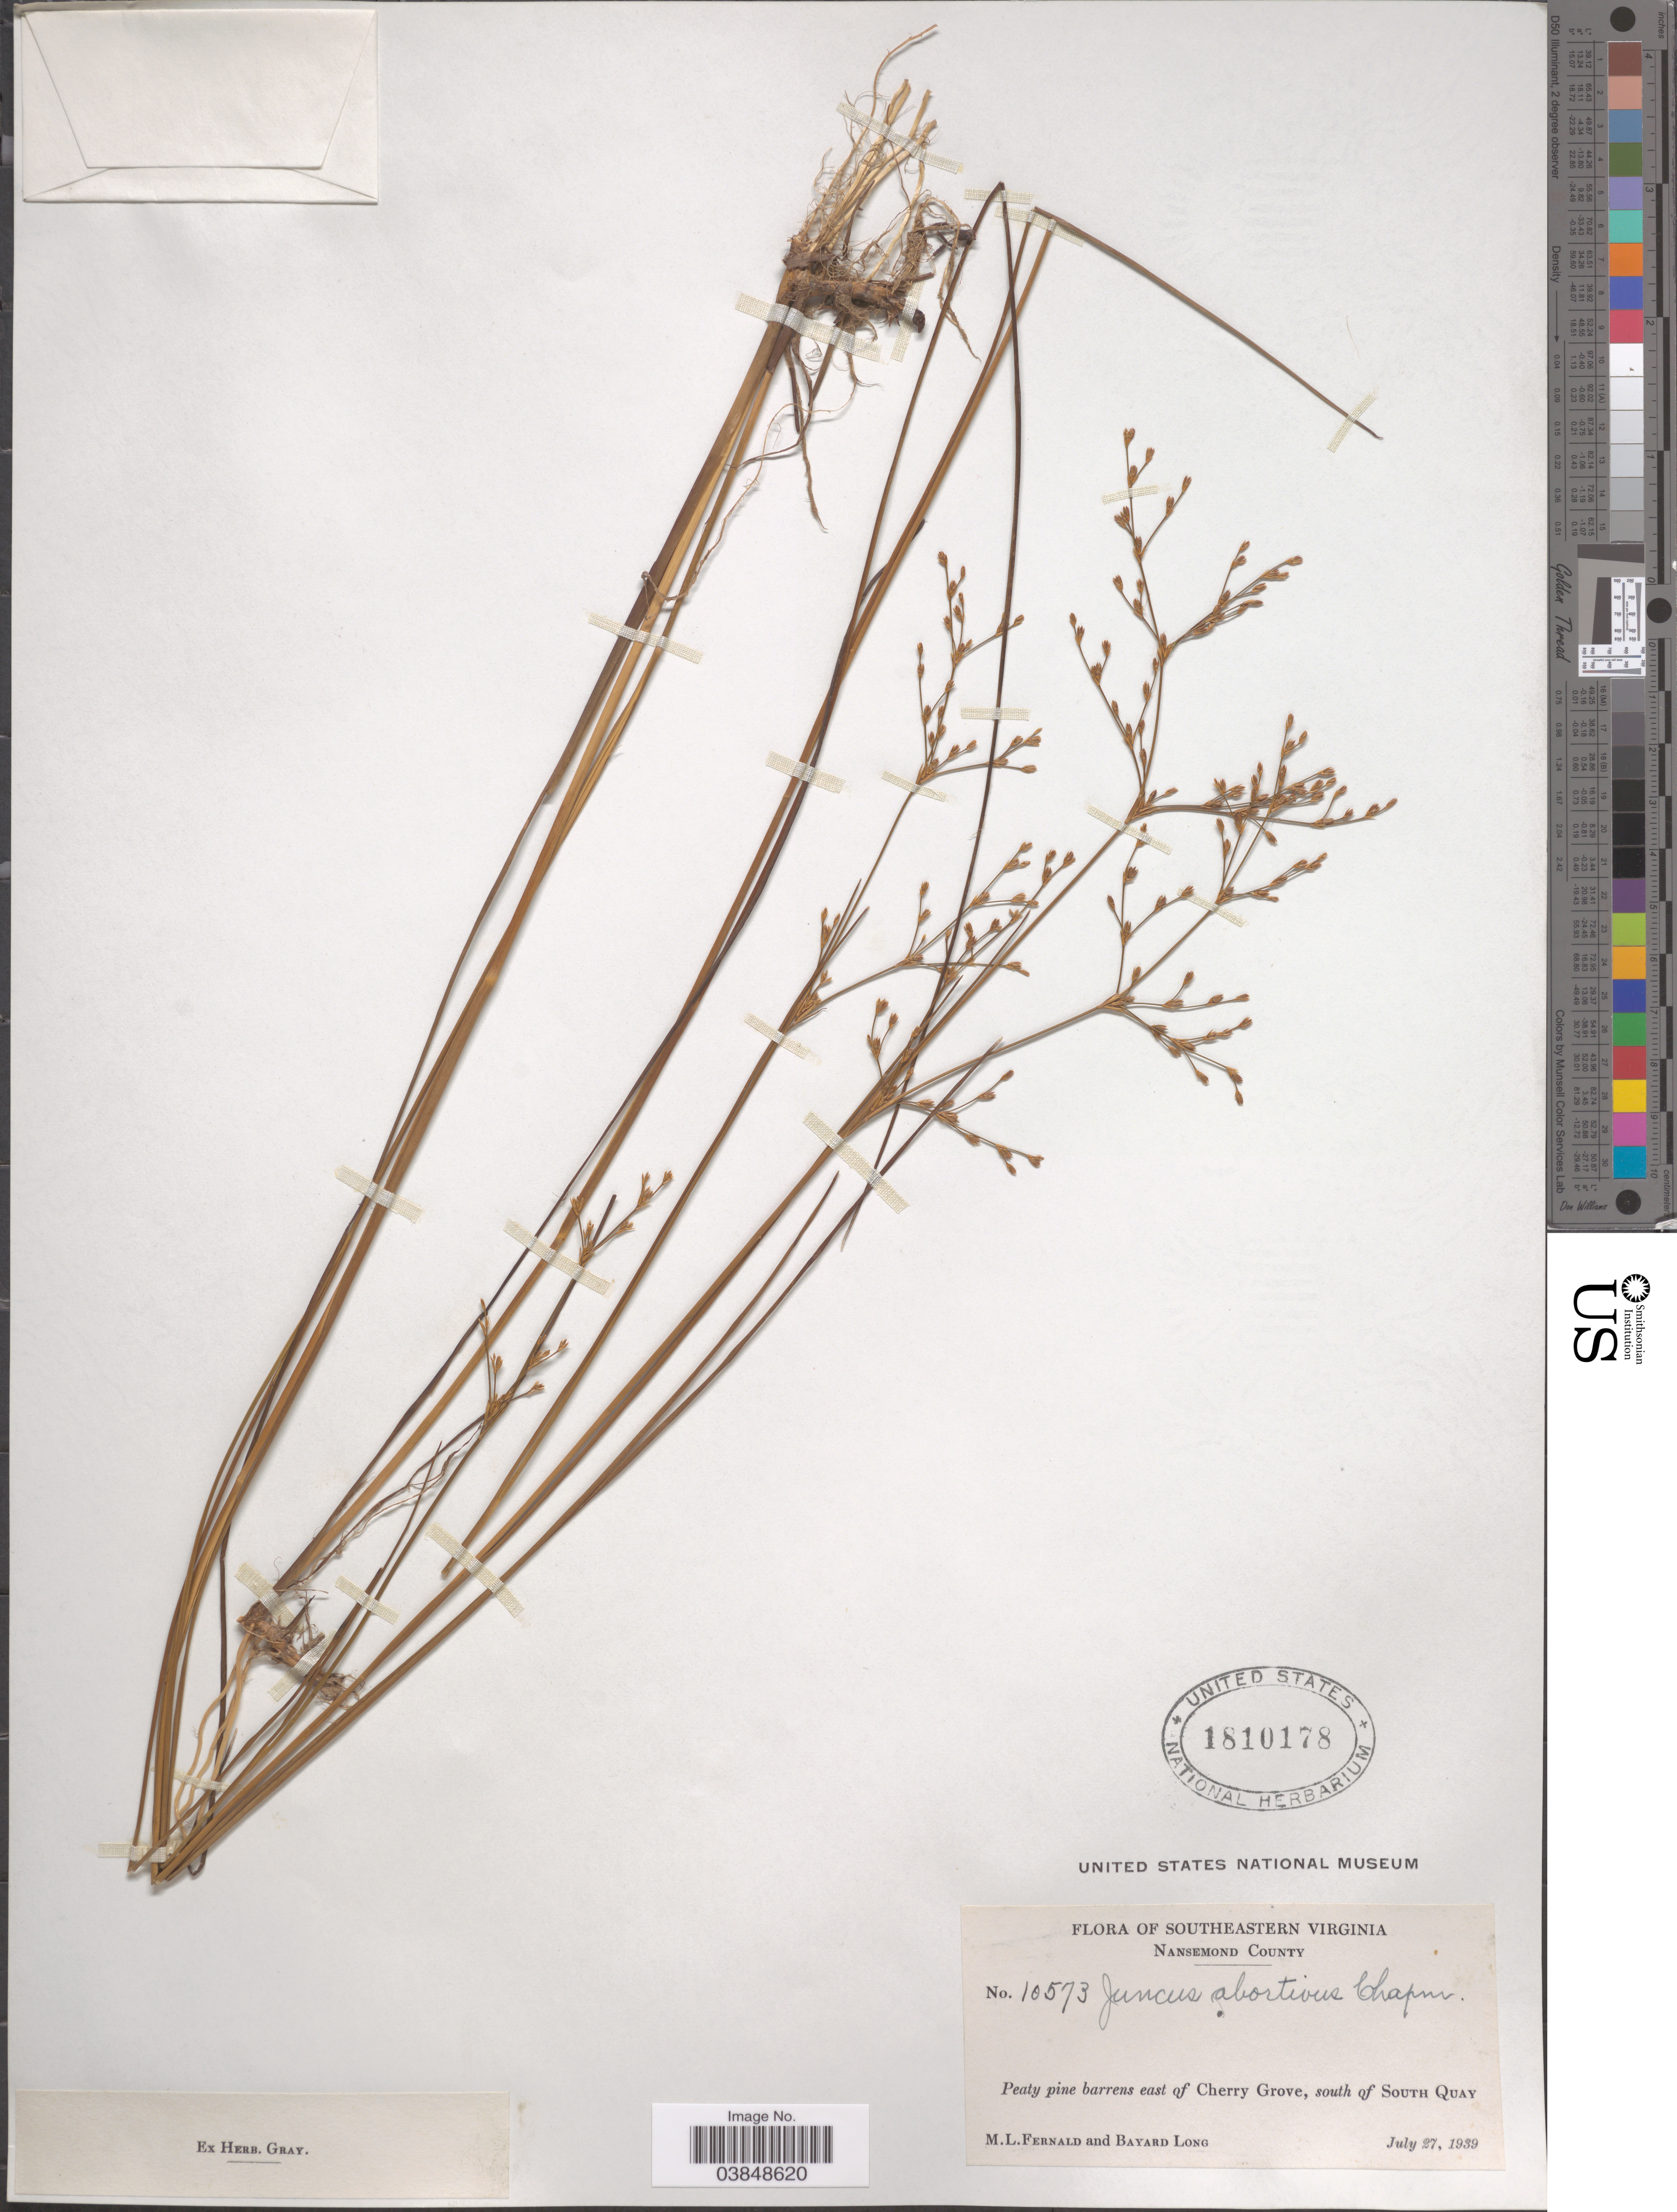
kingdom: Plantae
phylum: Tracheophyta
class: Liliopsida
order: Poales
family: Juncaceae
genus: Juncus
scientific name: Juncus abortivus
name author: Chapm.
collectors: M. L. Fernald & B. Long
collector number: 10573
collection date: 1939-07-27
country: United States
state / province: Virginia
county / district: City of Suffolk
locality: Southeastern Virginia. Nansemond County. Peaty pine barrens east of Cherry Grove, south of South Quay.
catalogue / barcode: US 1810178